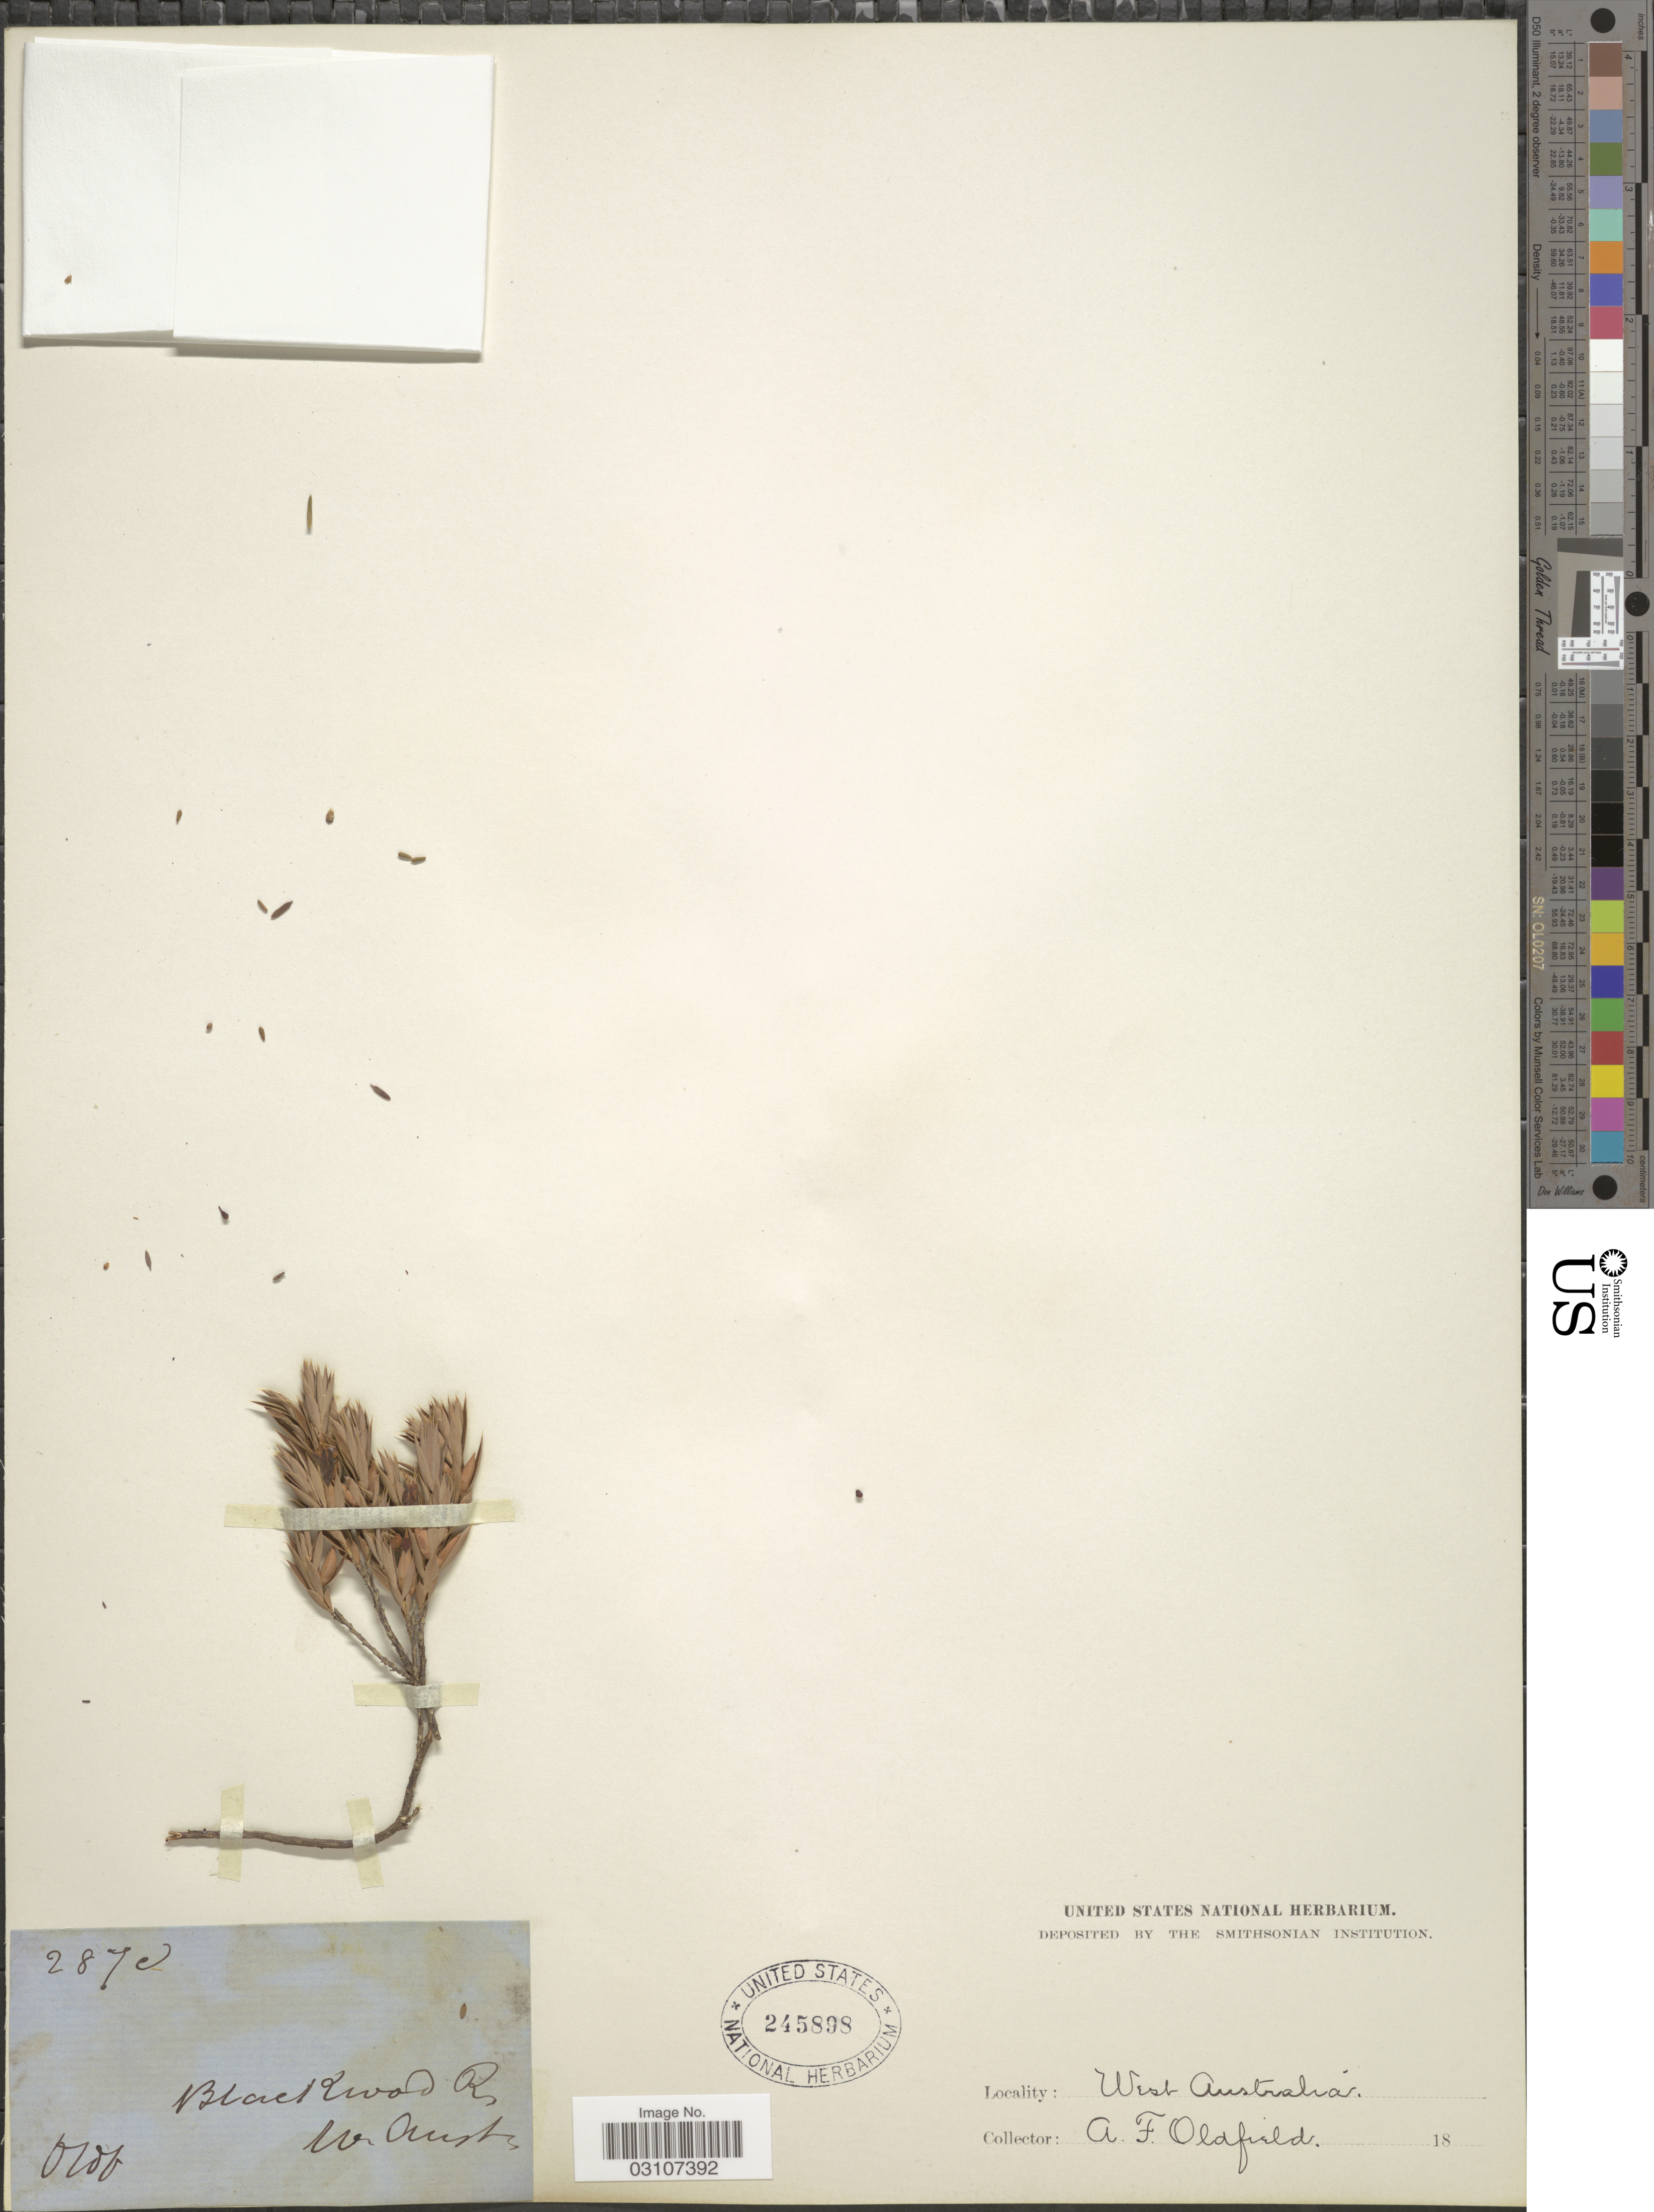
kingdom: Plantae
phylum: Tracheophyta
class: Magnoliopsida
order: Ericales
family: Ericaceae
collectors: A. Oldfield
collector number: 2870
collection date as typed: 18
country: Australia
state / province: Western Australia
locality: West Australia. Blackwod [Blackwood] R. W. Austr.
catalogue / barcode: US 245898